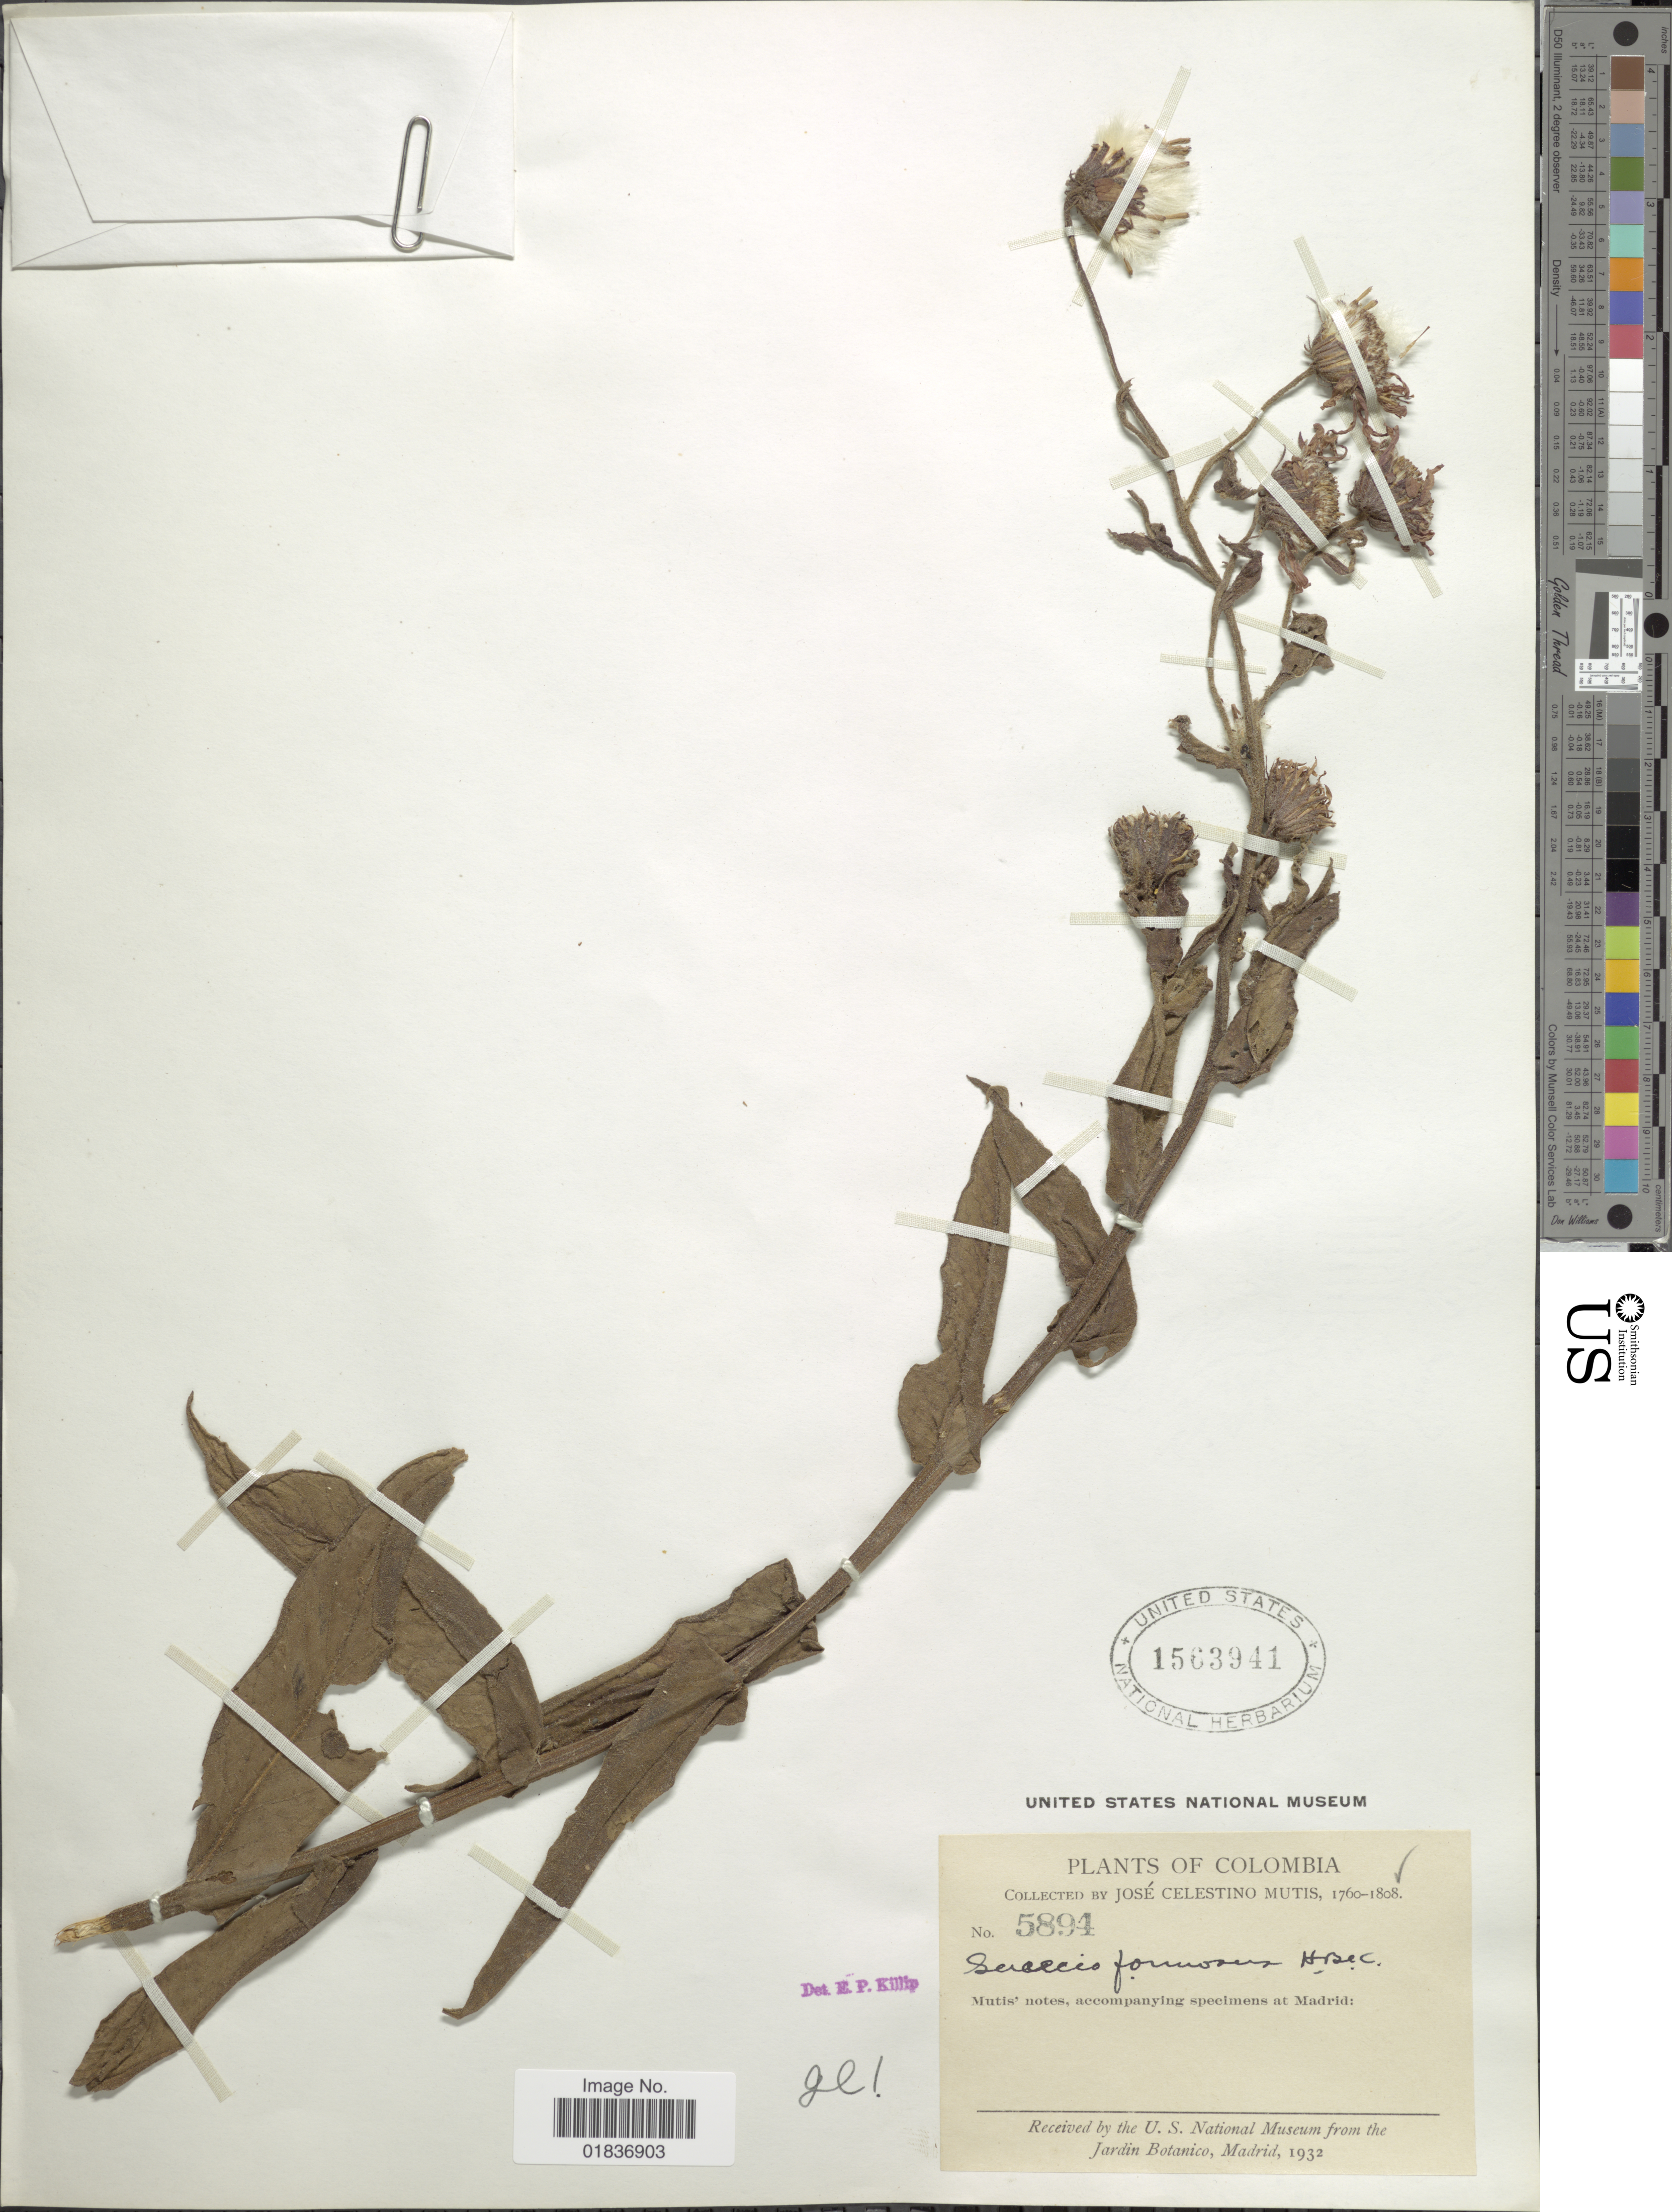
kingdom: Plantae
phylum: Tracheophyta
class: Magnoliopsida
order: Asterales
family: Asteraceae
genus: Senecio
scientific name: Senecio wedglacialis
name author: Cuatrec.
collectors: J. C. B. Mutis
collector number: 5894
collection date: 1760/1808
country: Colombia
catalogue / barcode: US 1563941